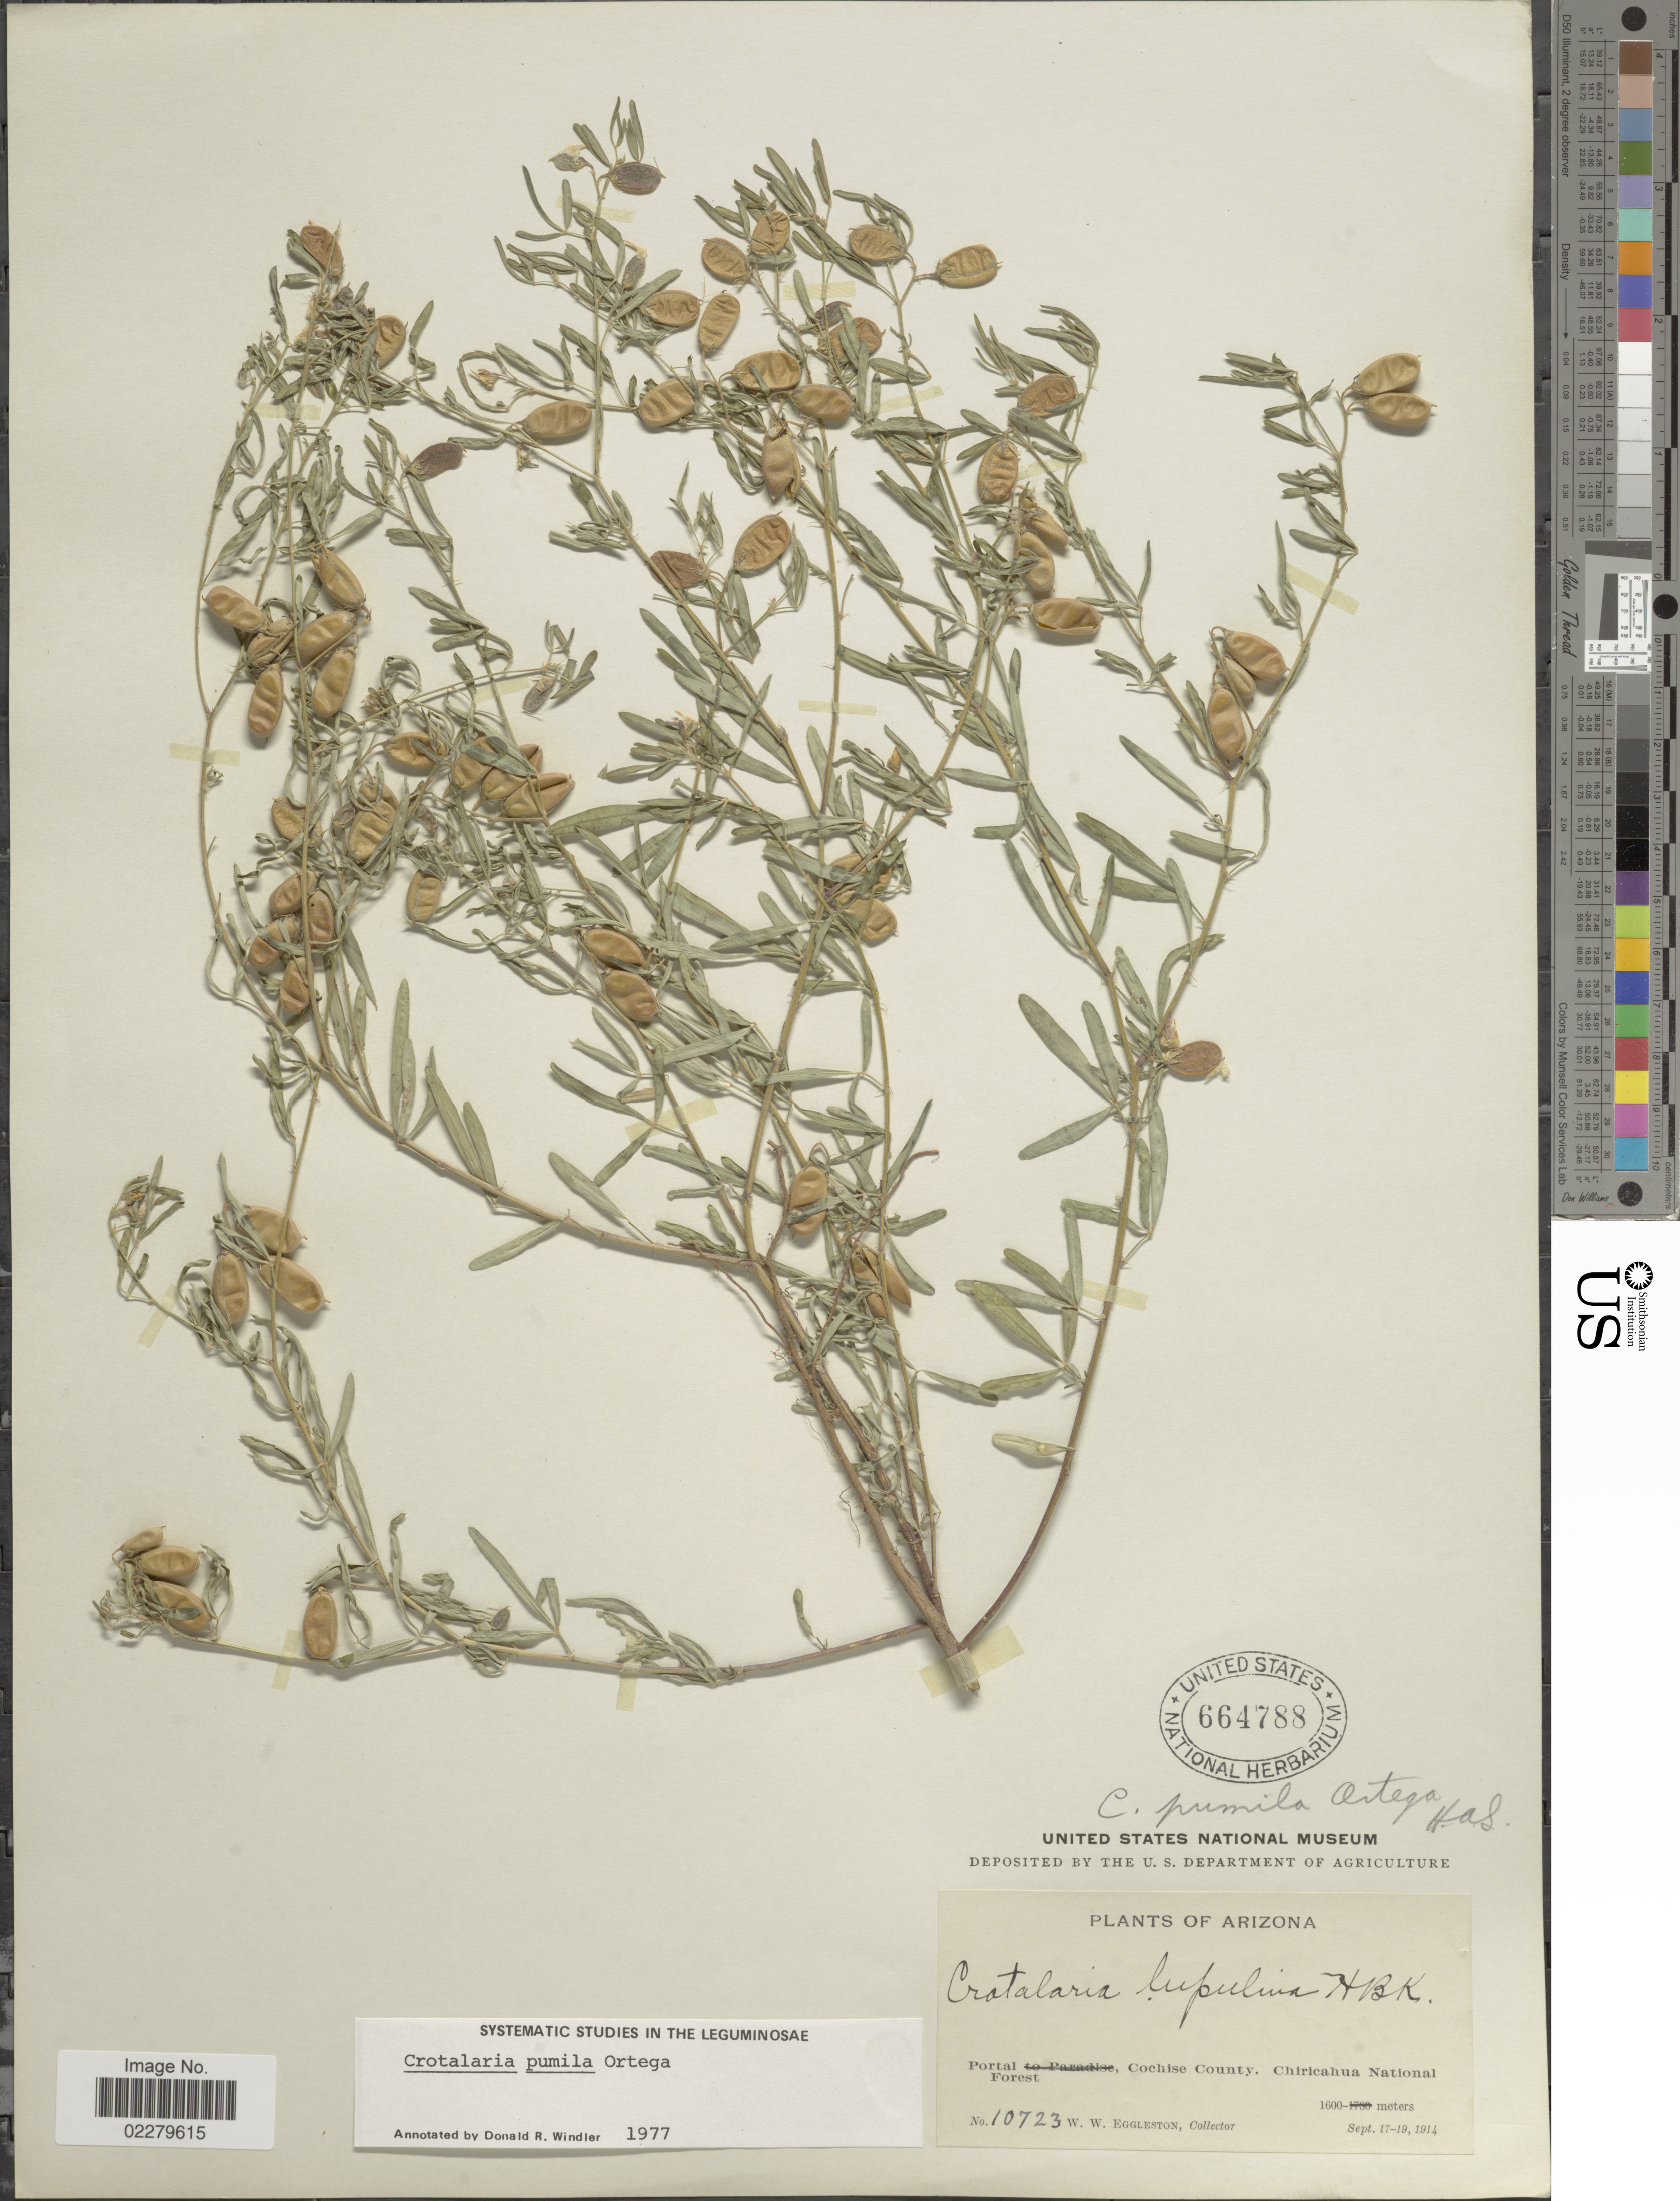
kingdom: Plantae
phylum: Tracheophyta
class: Magnoliopsida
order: Fabales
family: Fabaceae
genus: Crotalaria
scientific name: Crotalaria pumila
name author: Ortega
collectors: W. W. Eggleston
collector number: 10723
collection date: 1914-09-17/1914-09-19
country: United States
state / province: Arizona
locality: Portal, Cochise County, Chiricahua National Forest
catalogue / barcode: US 664788